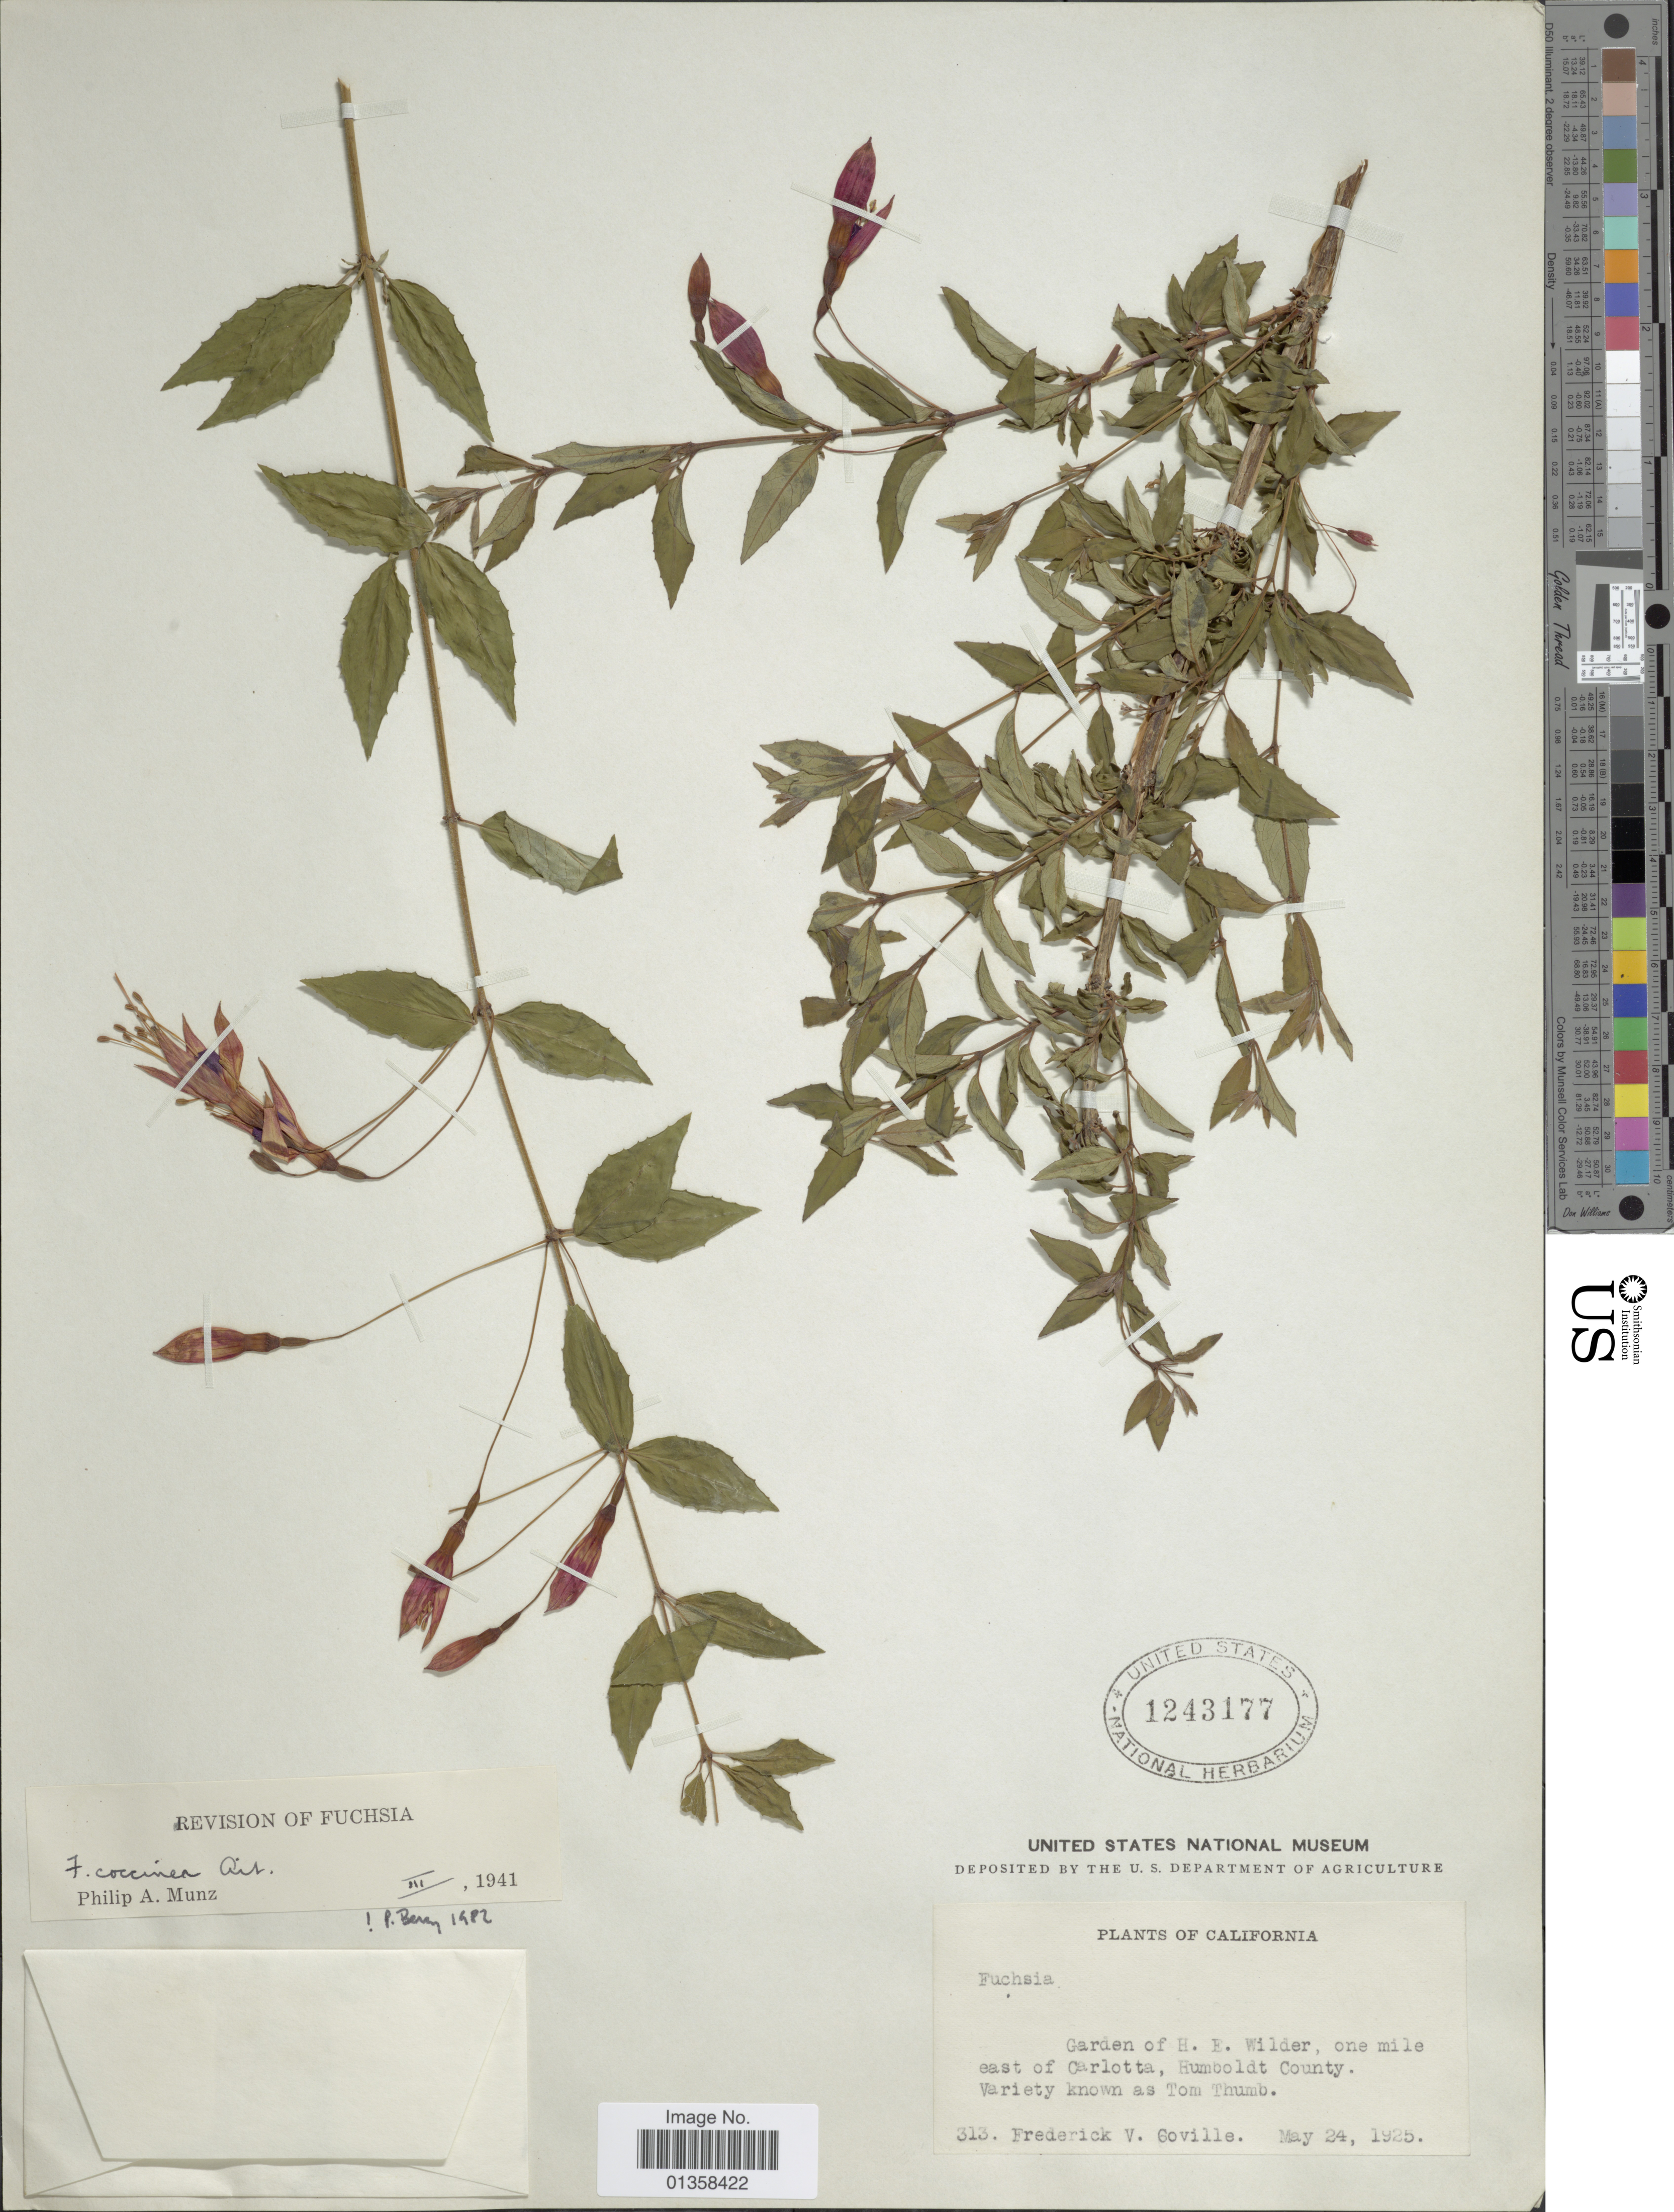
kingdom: Plantae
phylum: Tracheophyta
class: Magnoliopsida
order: Myrtales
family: Onagraceae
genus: Fuchsia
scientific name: Fuchsia coccinea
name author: Dryand.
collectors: F. V. Coville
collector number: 313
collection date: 1925-05-24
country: United States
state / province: California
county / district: Humboldt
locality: One mile east of Carlotta, Humboldt County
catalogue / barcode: US 124317